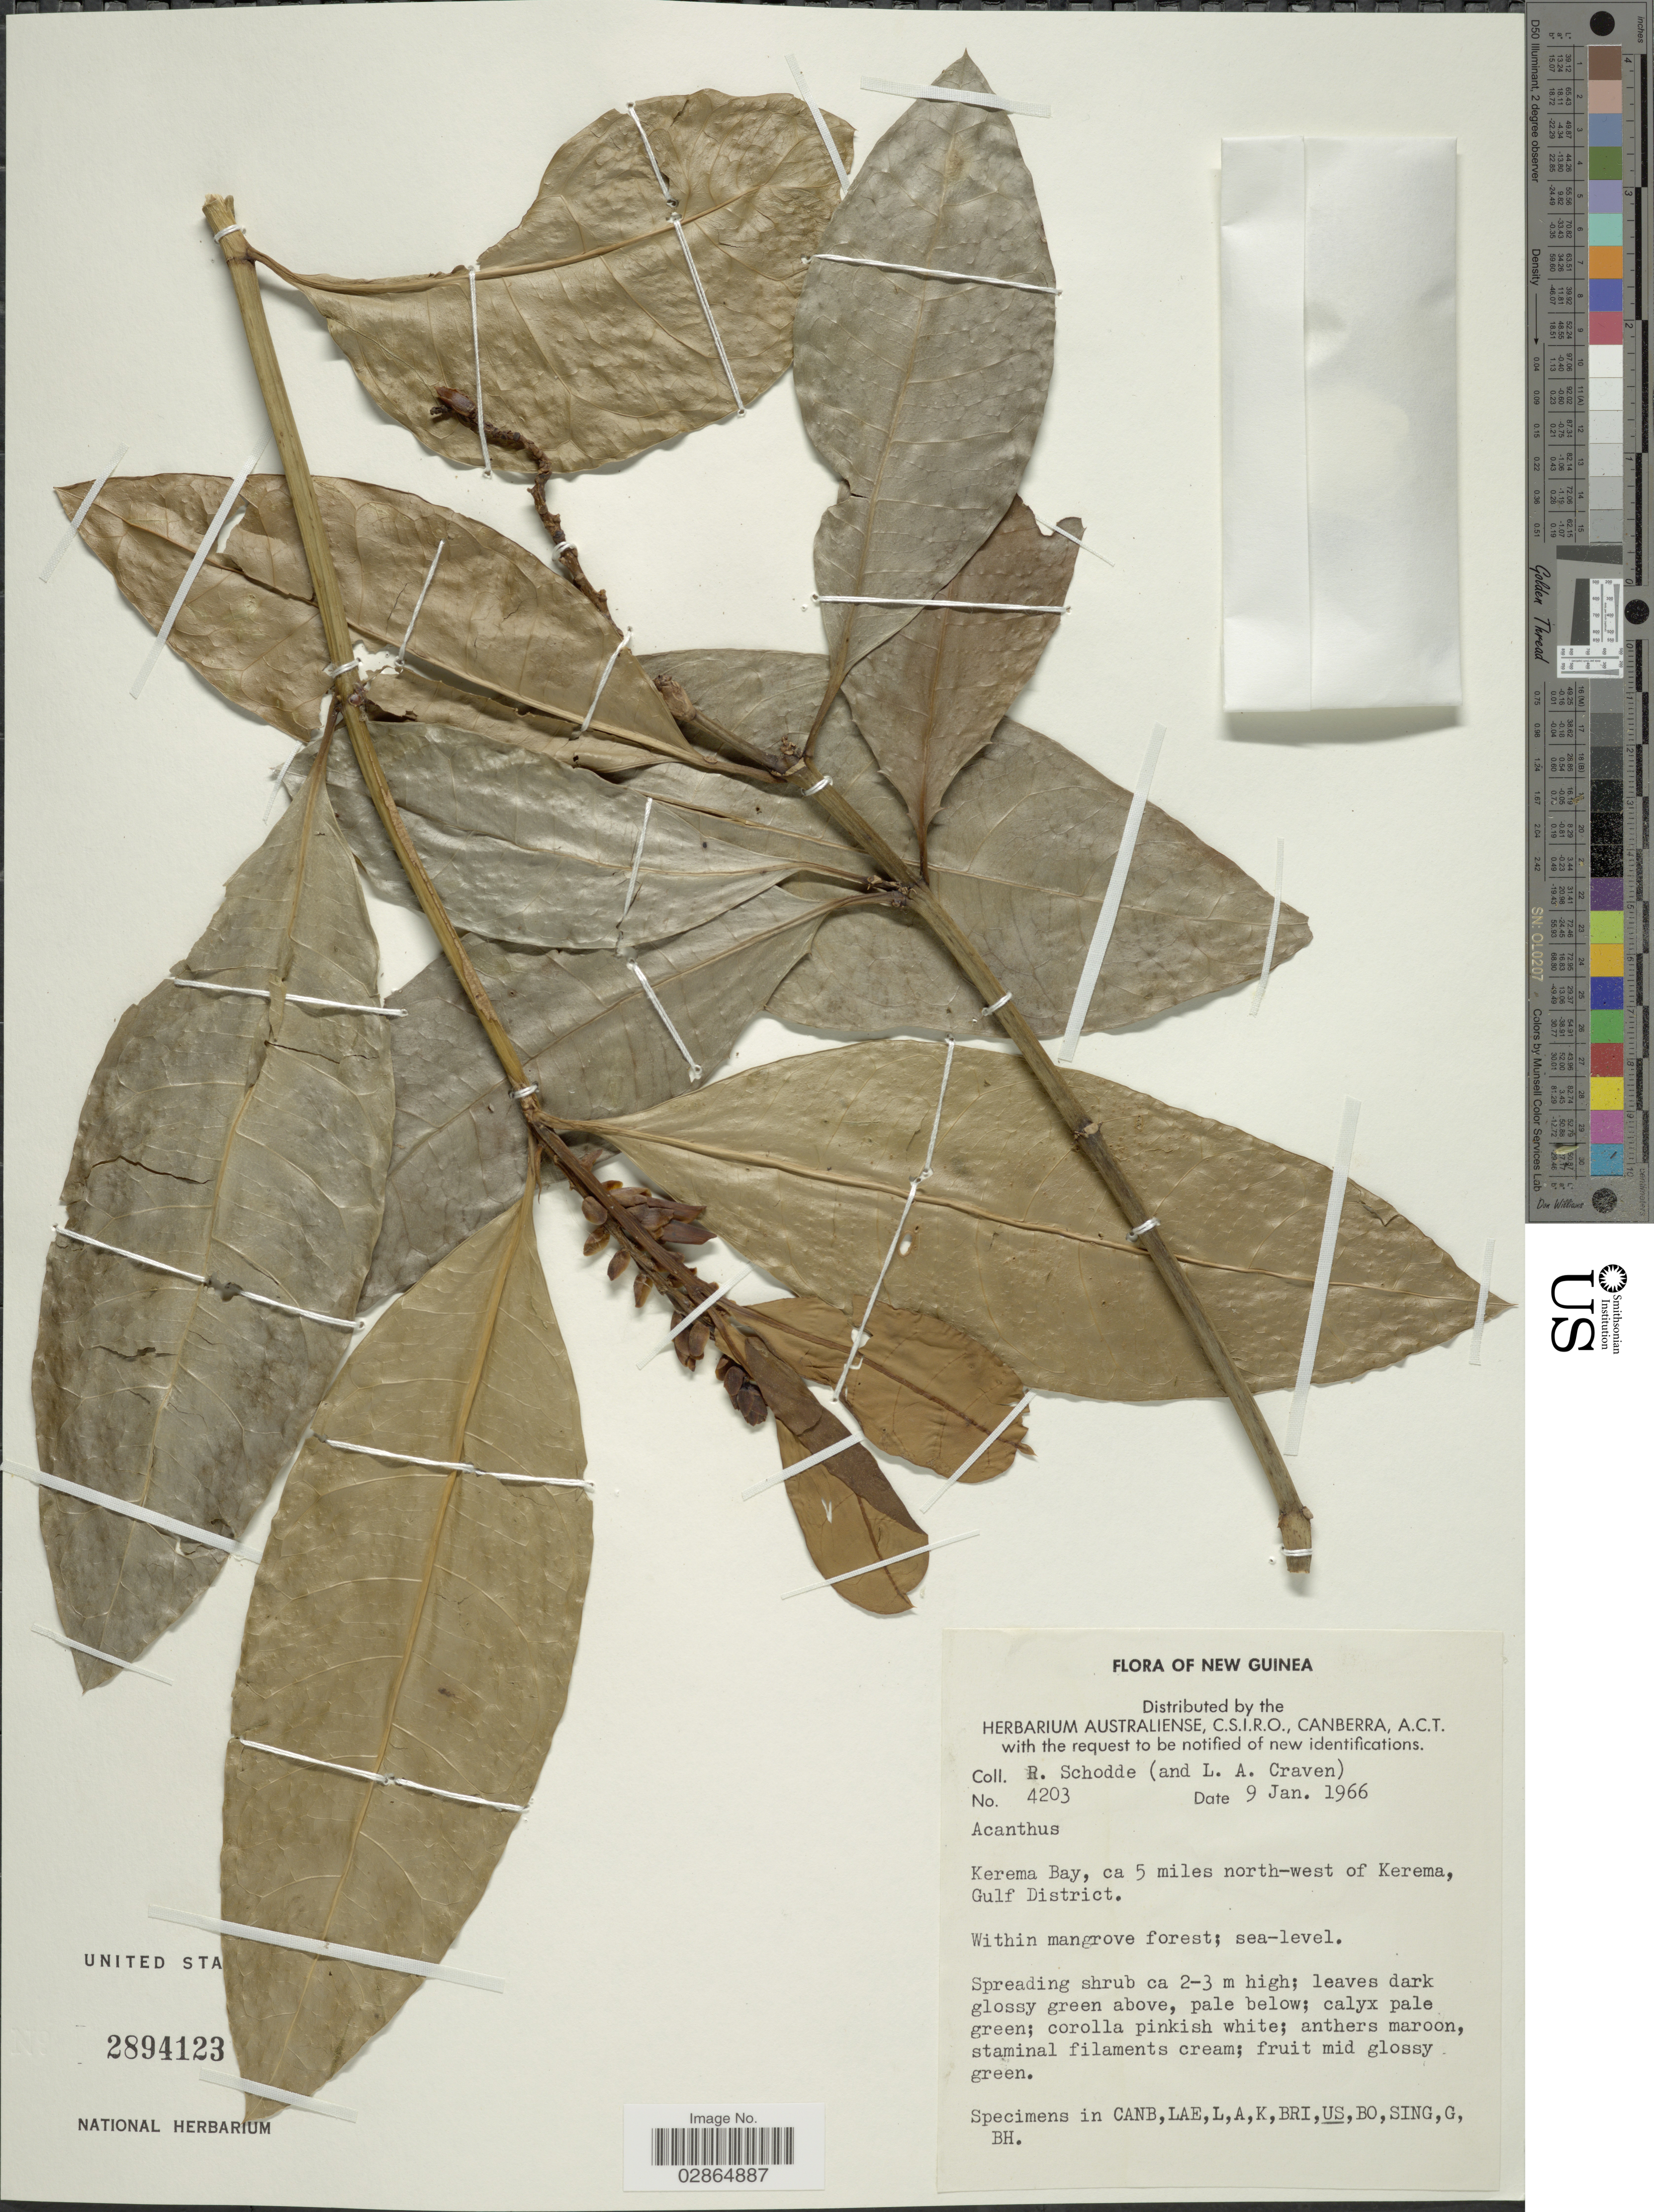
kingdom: Plantae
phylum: Tracheophyta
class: Magnoliopsida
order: Lamiales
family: Acanthaceae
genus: Acanthus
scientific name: Acanthus ilicifolius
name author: L.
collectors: R. Schodde & L. A. Craven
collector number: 4203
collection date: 1966-01-09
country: Papua New Guinea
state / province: Gulf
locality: New Guinea, Kerema Bay, ca 5 miles north-west of Kerema, Gulf District.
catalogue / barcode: US 2894123